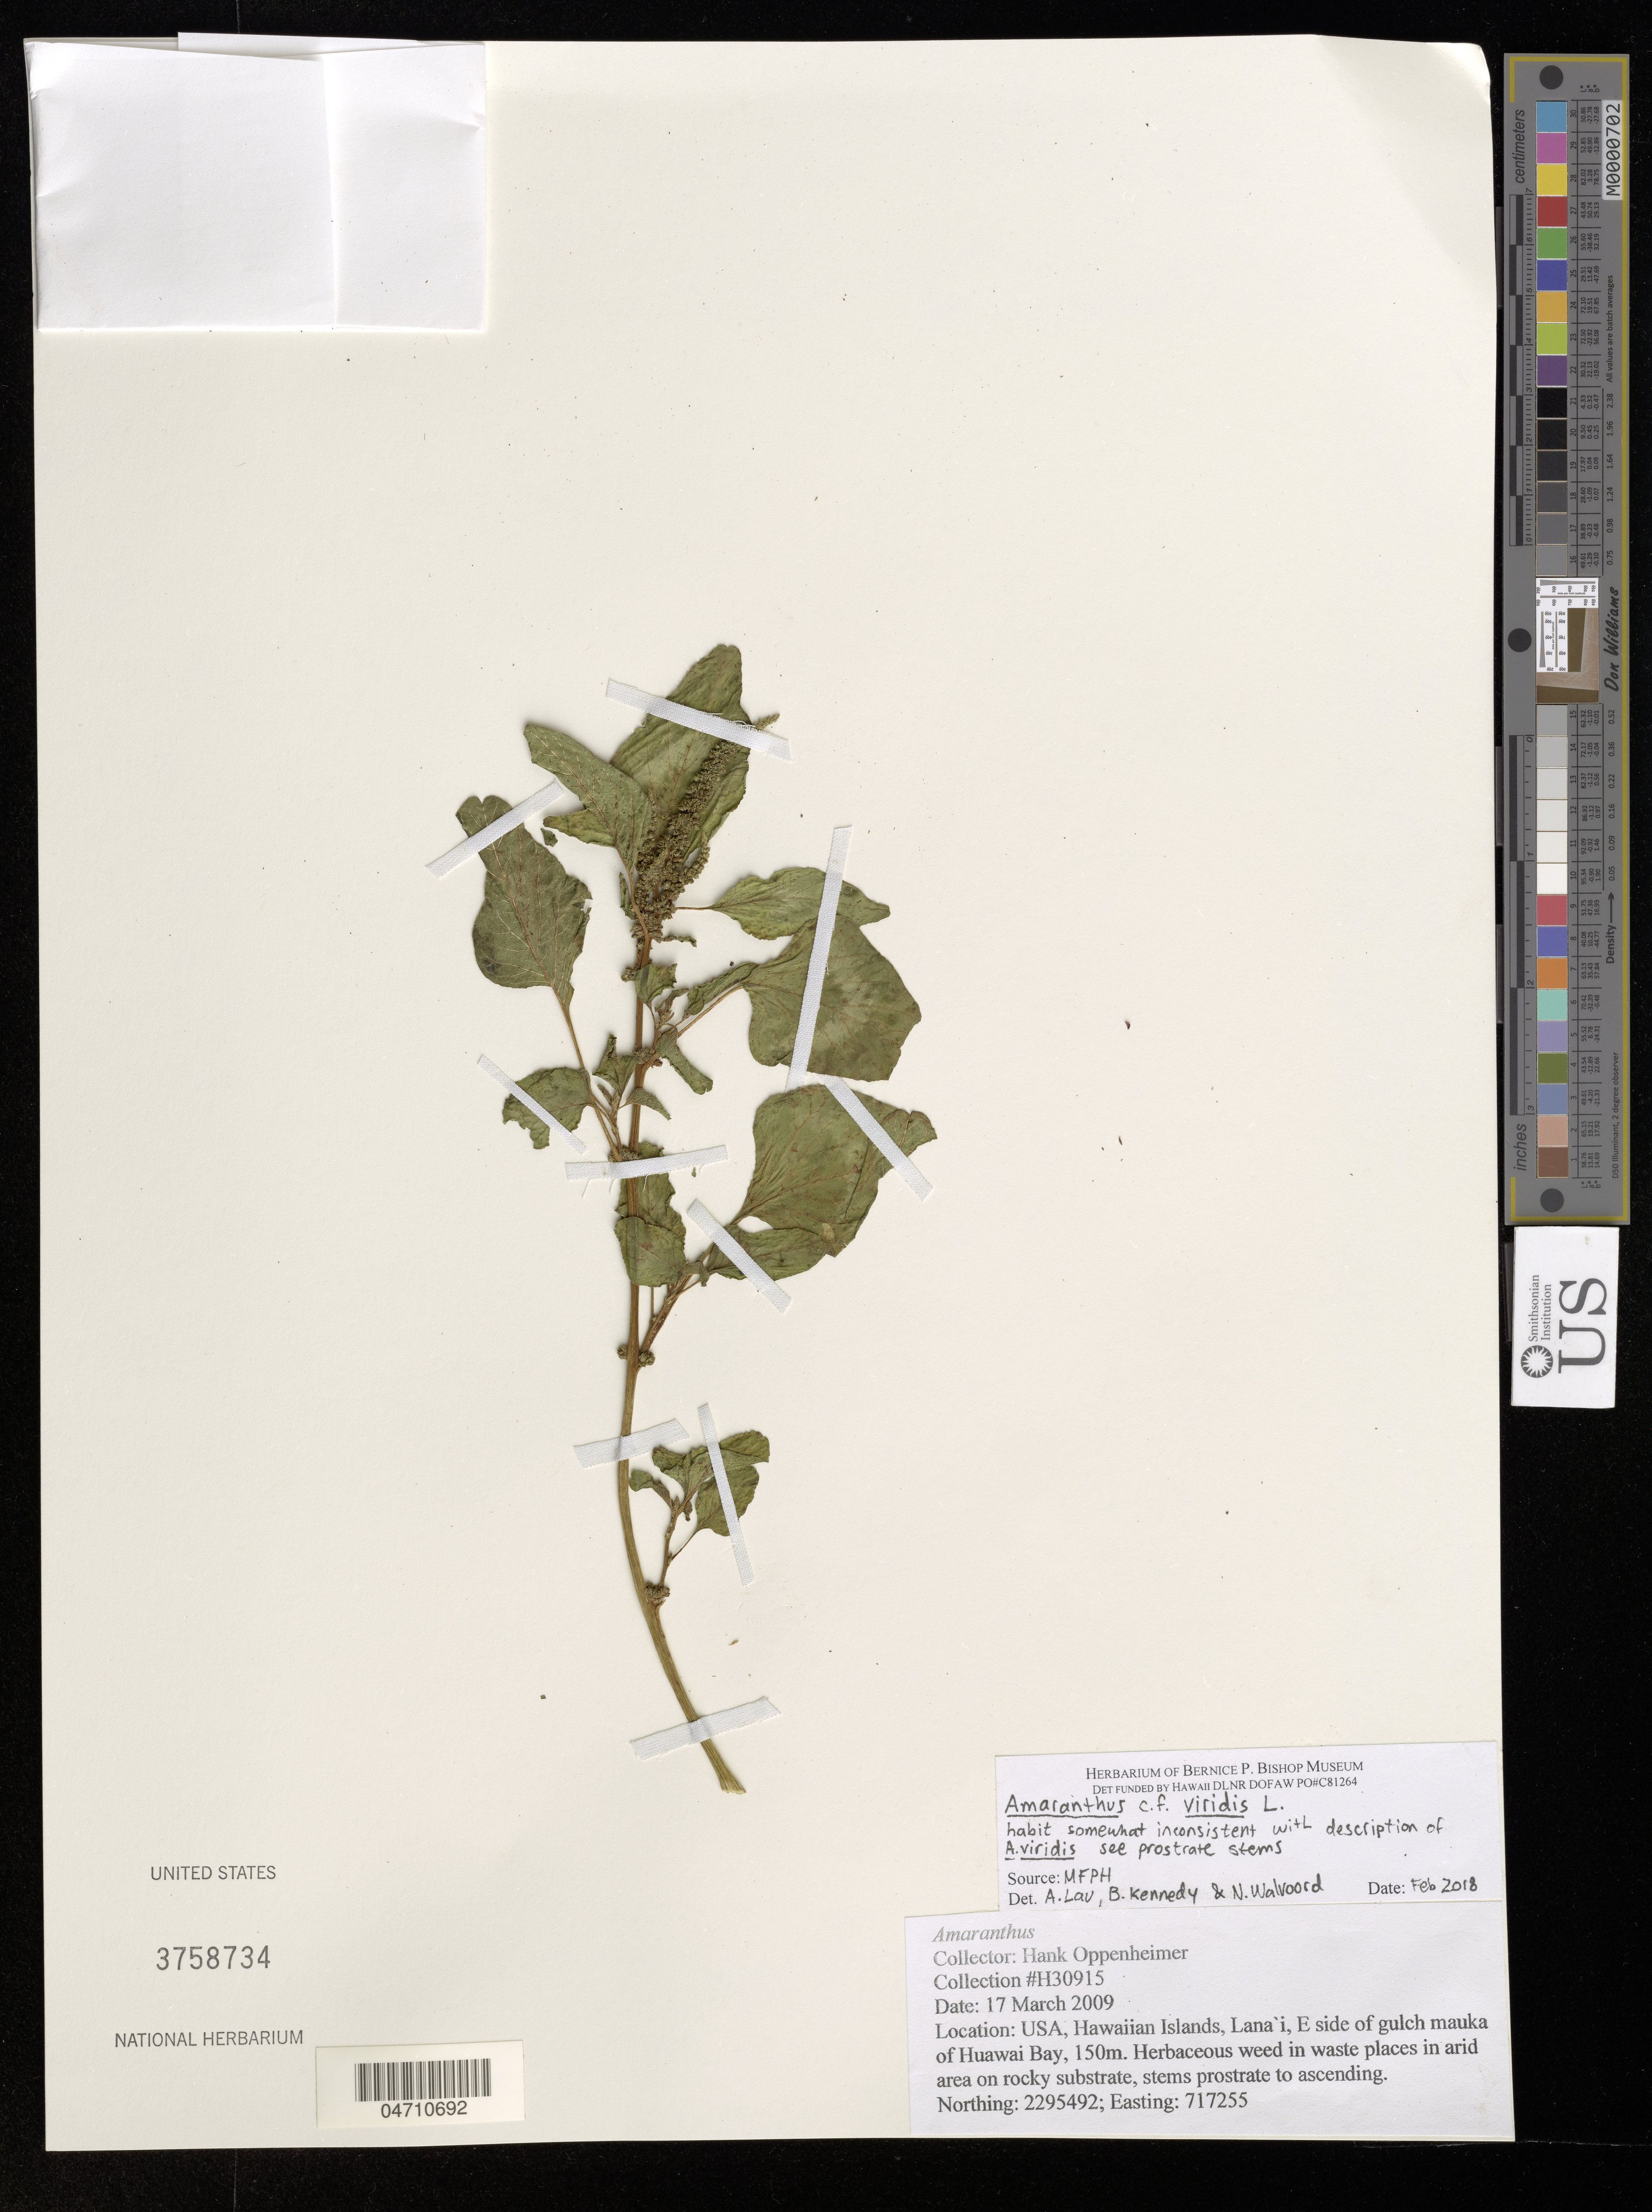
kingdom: Plantae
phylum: Tracheophyta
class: Magnoliopsida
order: Caryophyllales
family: Amaranthaceae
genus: Amaranthus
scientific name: Amaranthus viridis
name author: L.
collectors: H. Oppenheimer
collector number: H30915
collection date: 2009-03-17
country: United States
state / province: Hawaii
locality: Hawaiian Islands, Lana'i, E side of gulch mauka of Huawai Bay, 150m.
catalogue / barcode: US 3758734